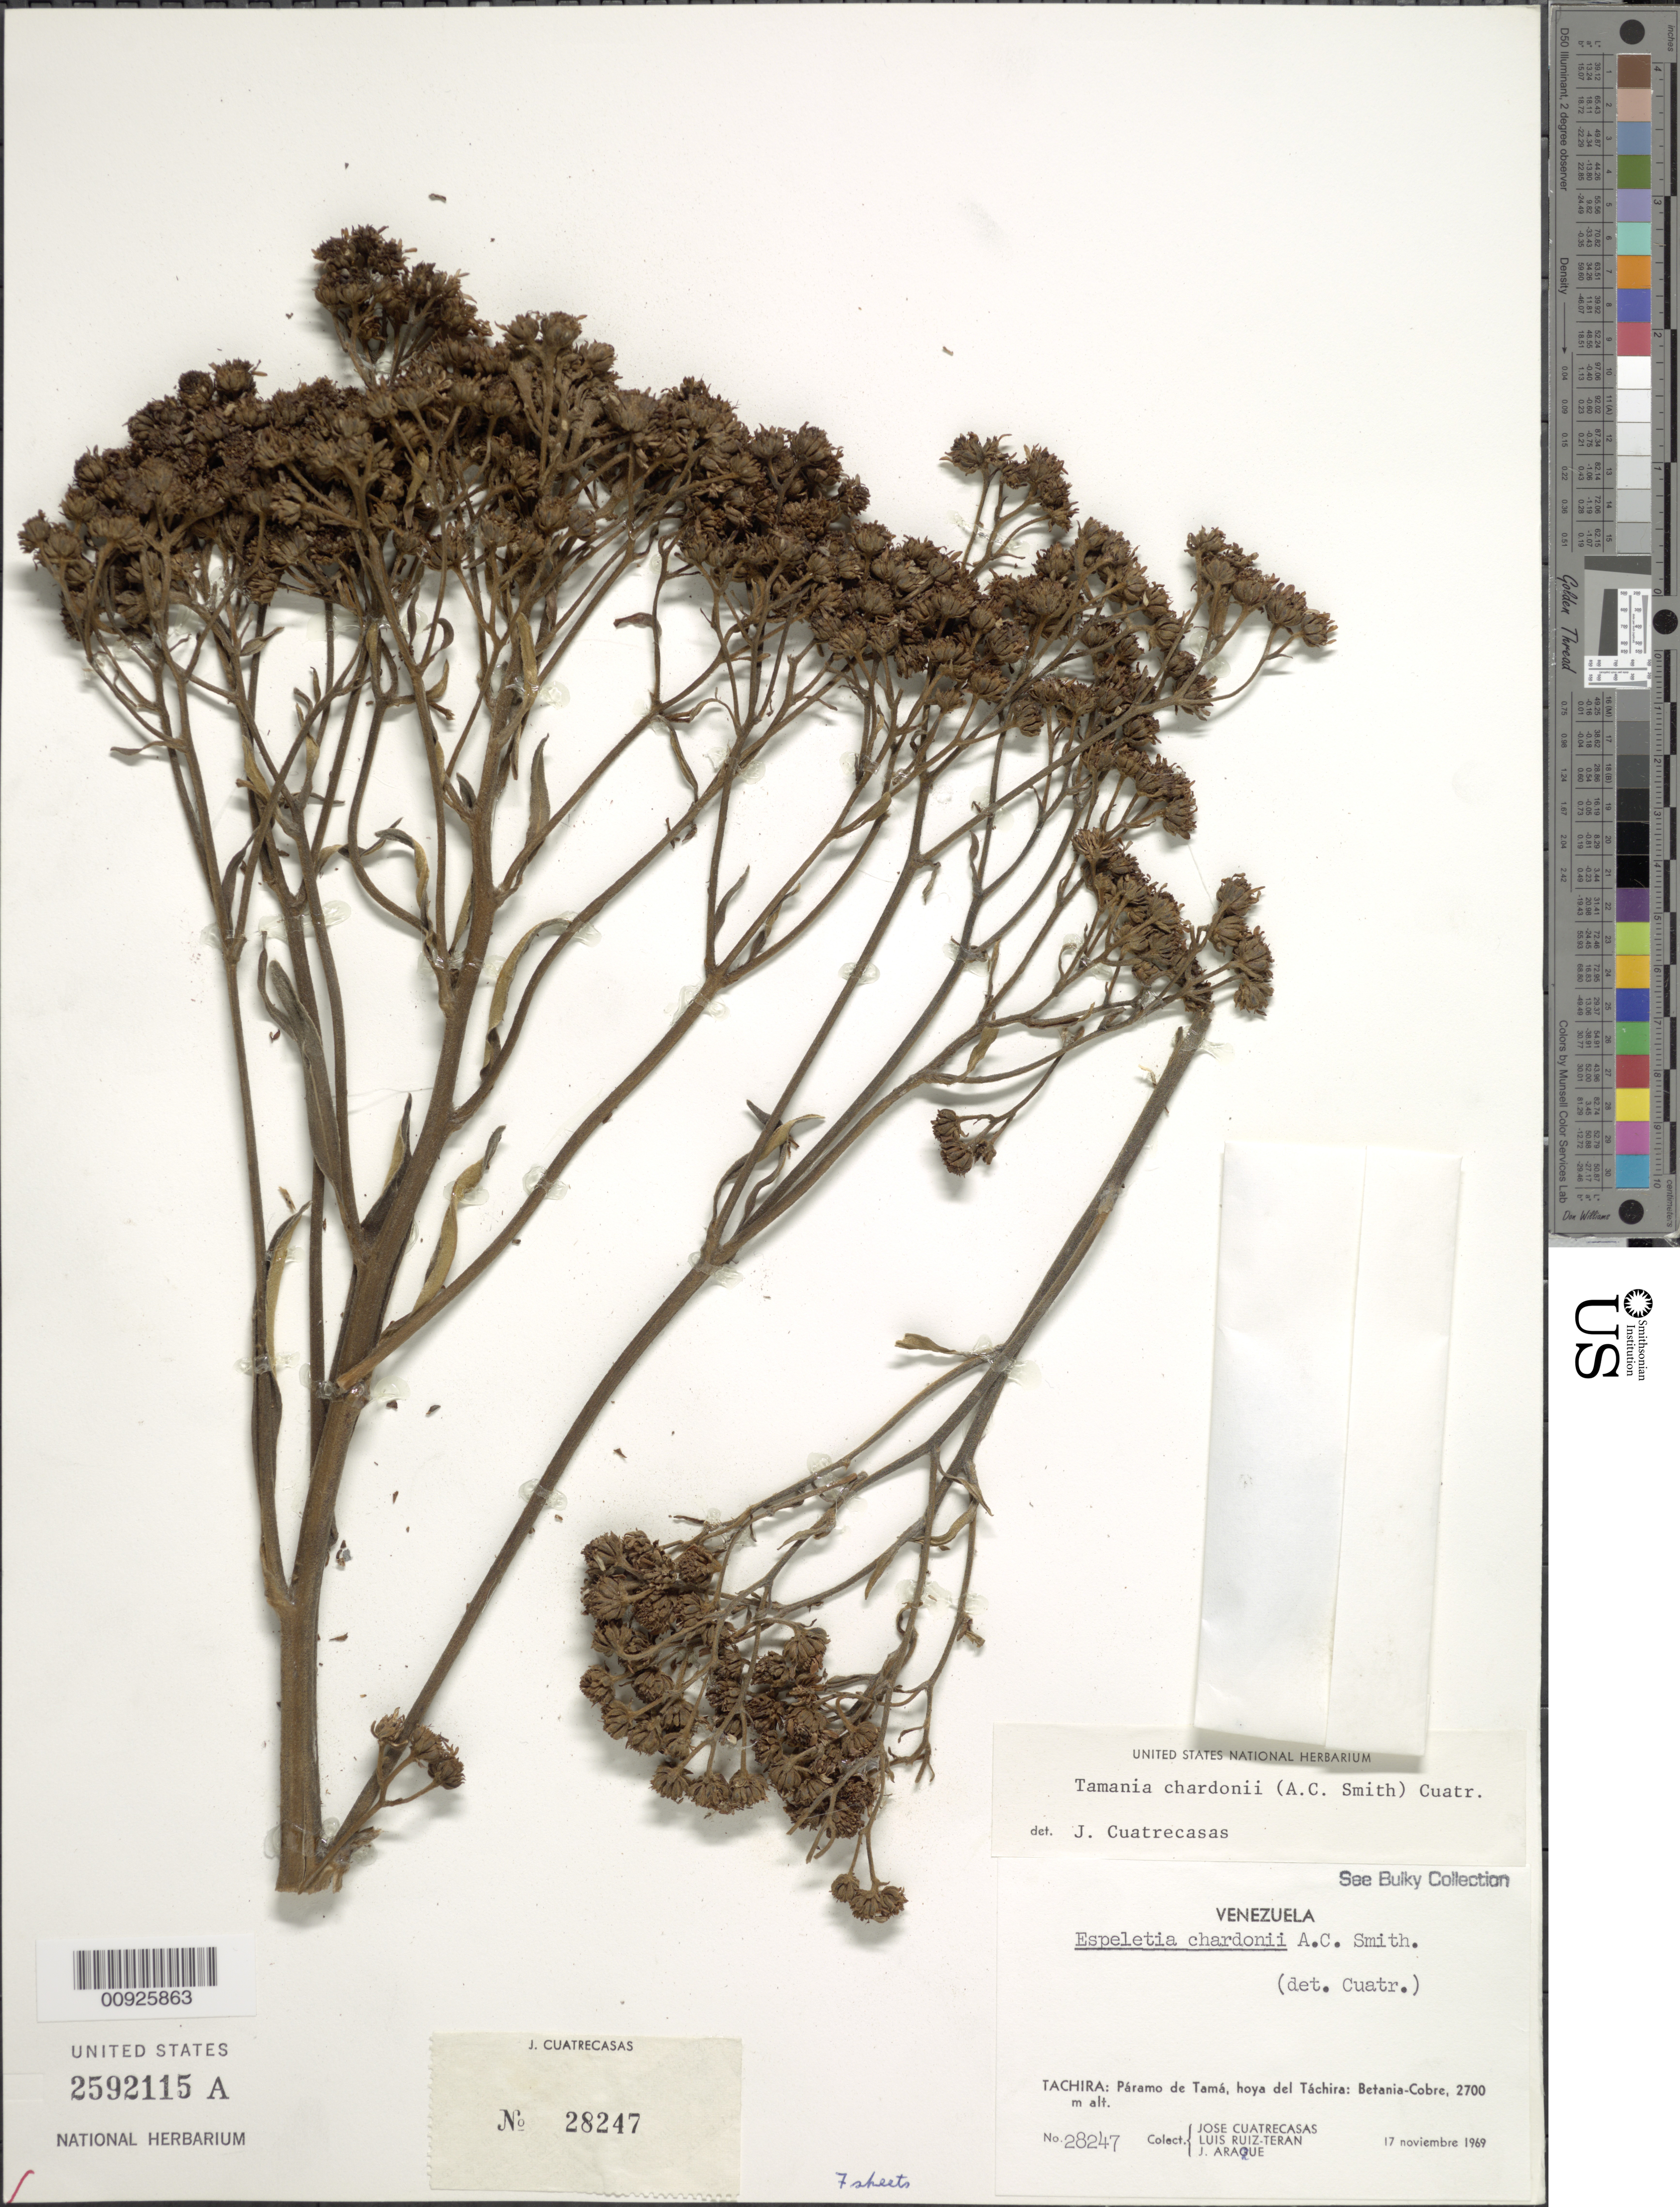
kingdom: Plantae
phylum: Tracheophyta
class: Magnoliopsida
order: Asterales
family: Asteraceae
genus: Tamania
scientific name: Tamania chardonii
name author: (A.C. Sm.) Cuatrec.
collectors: J. Cuatrecasas, L. E. Ruíz-Terán & J. Araque Molina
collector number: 28247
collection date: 1969-11-17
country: Venezuela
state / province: Táchira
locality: P. de Tamá. Páramo de Tamá, hoya del Táchira: Betania-Cobre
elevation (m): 2700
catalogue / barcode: US 2592116A